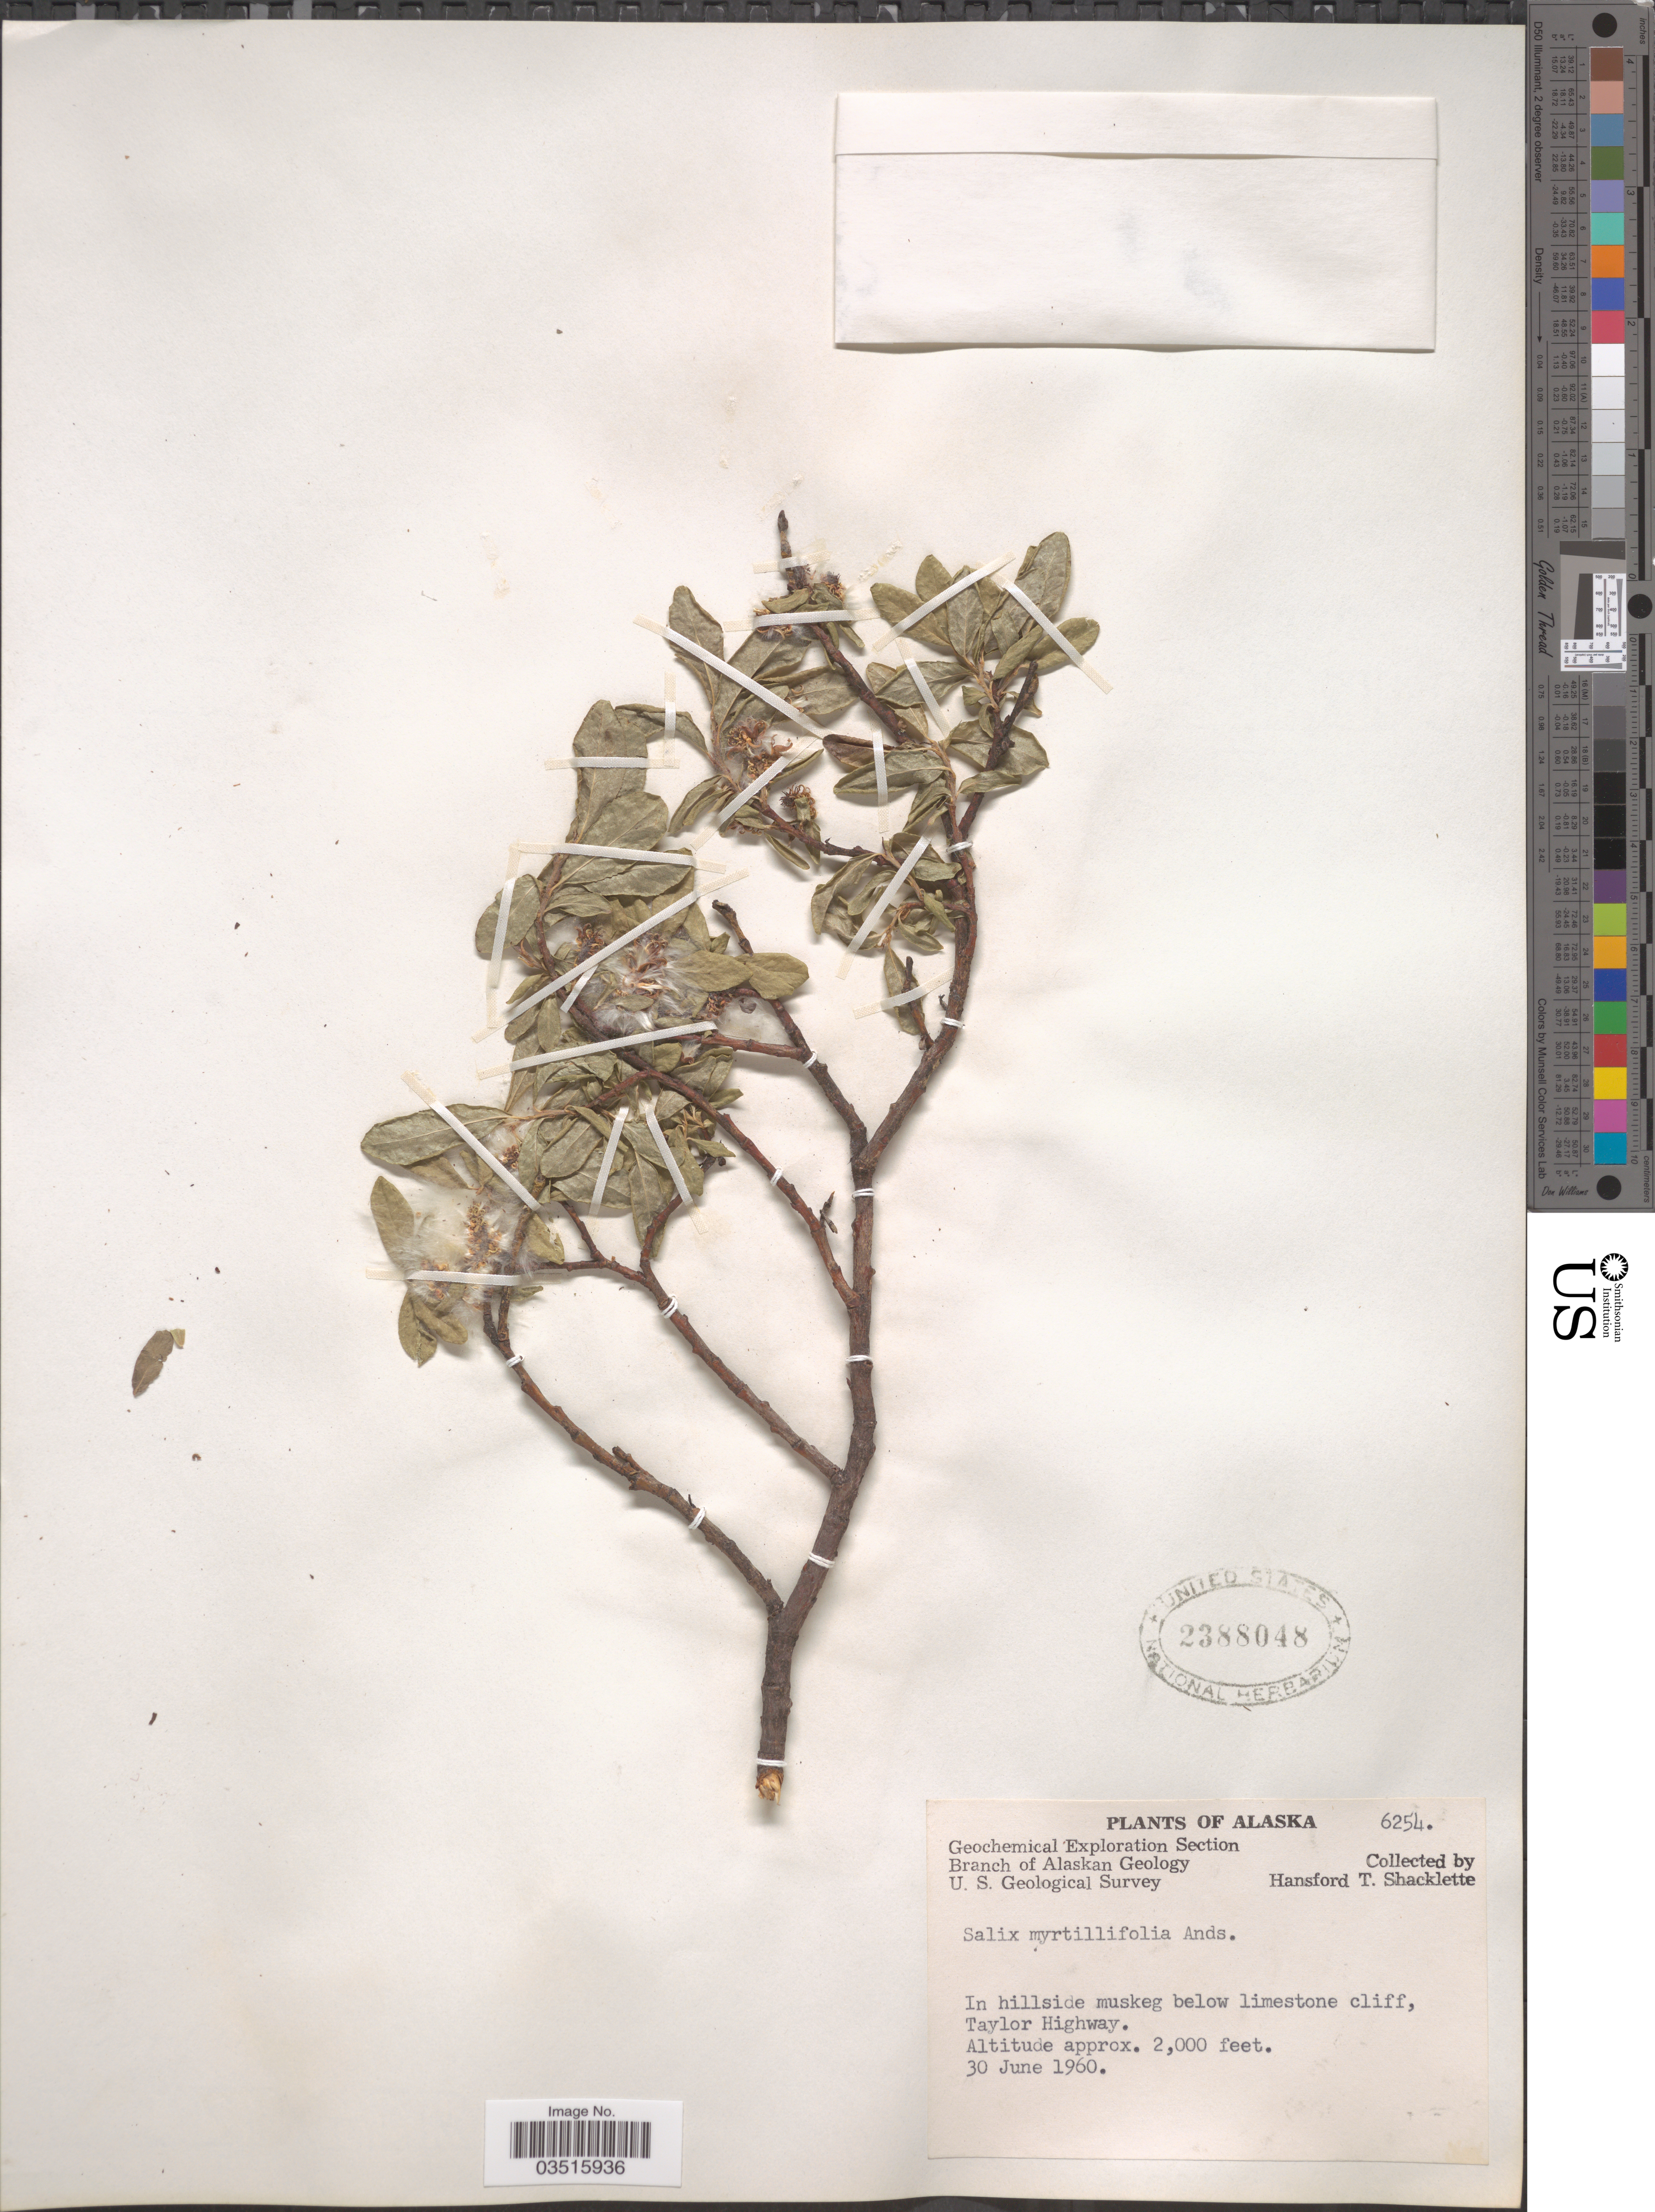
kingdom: Plantae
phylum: Tracheophyta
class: Magnoliopsida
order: Malpighiales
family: Salicaceae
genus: Salix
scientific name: Salix myrtillifolia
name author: Andersson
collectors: H. Shacklette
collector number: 6254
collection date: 1960-06-30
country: United States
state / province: Alaska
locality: In hillside muskeg below limestone cliff, Taylor Highway.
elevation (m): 610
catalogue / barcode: US 2388048